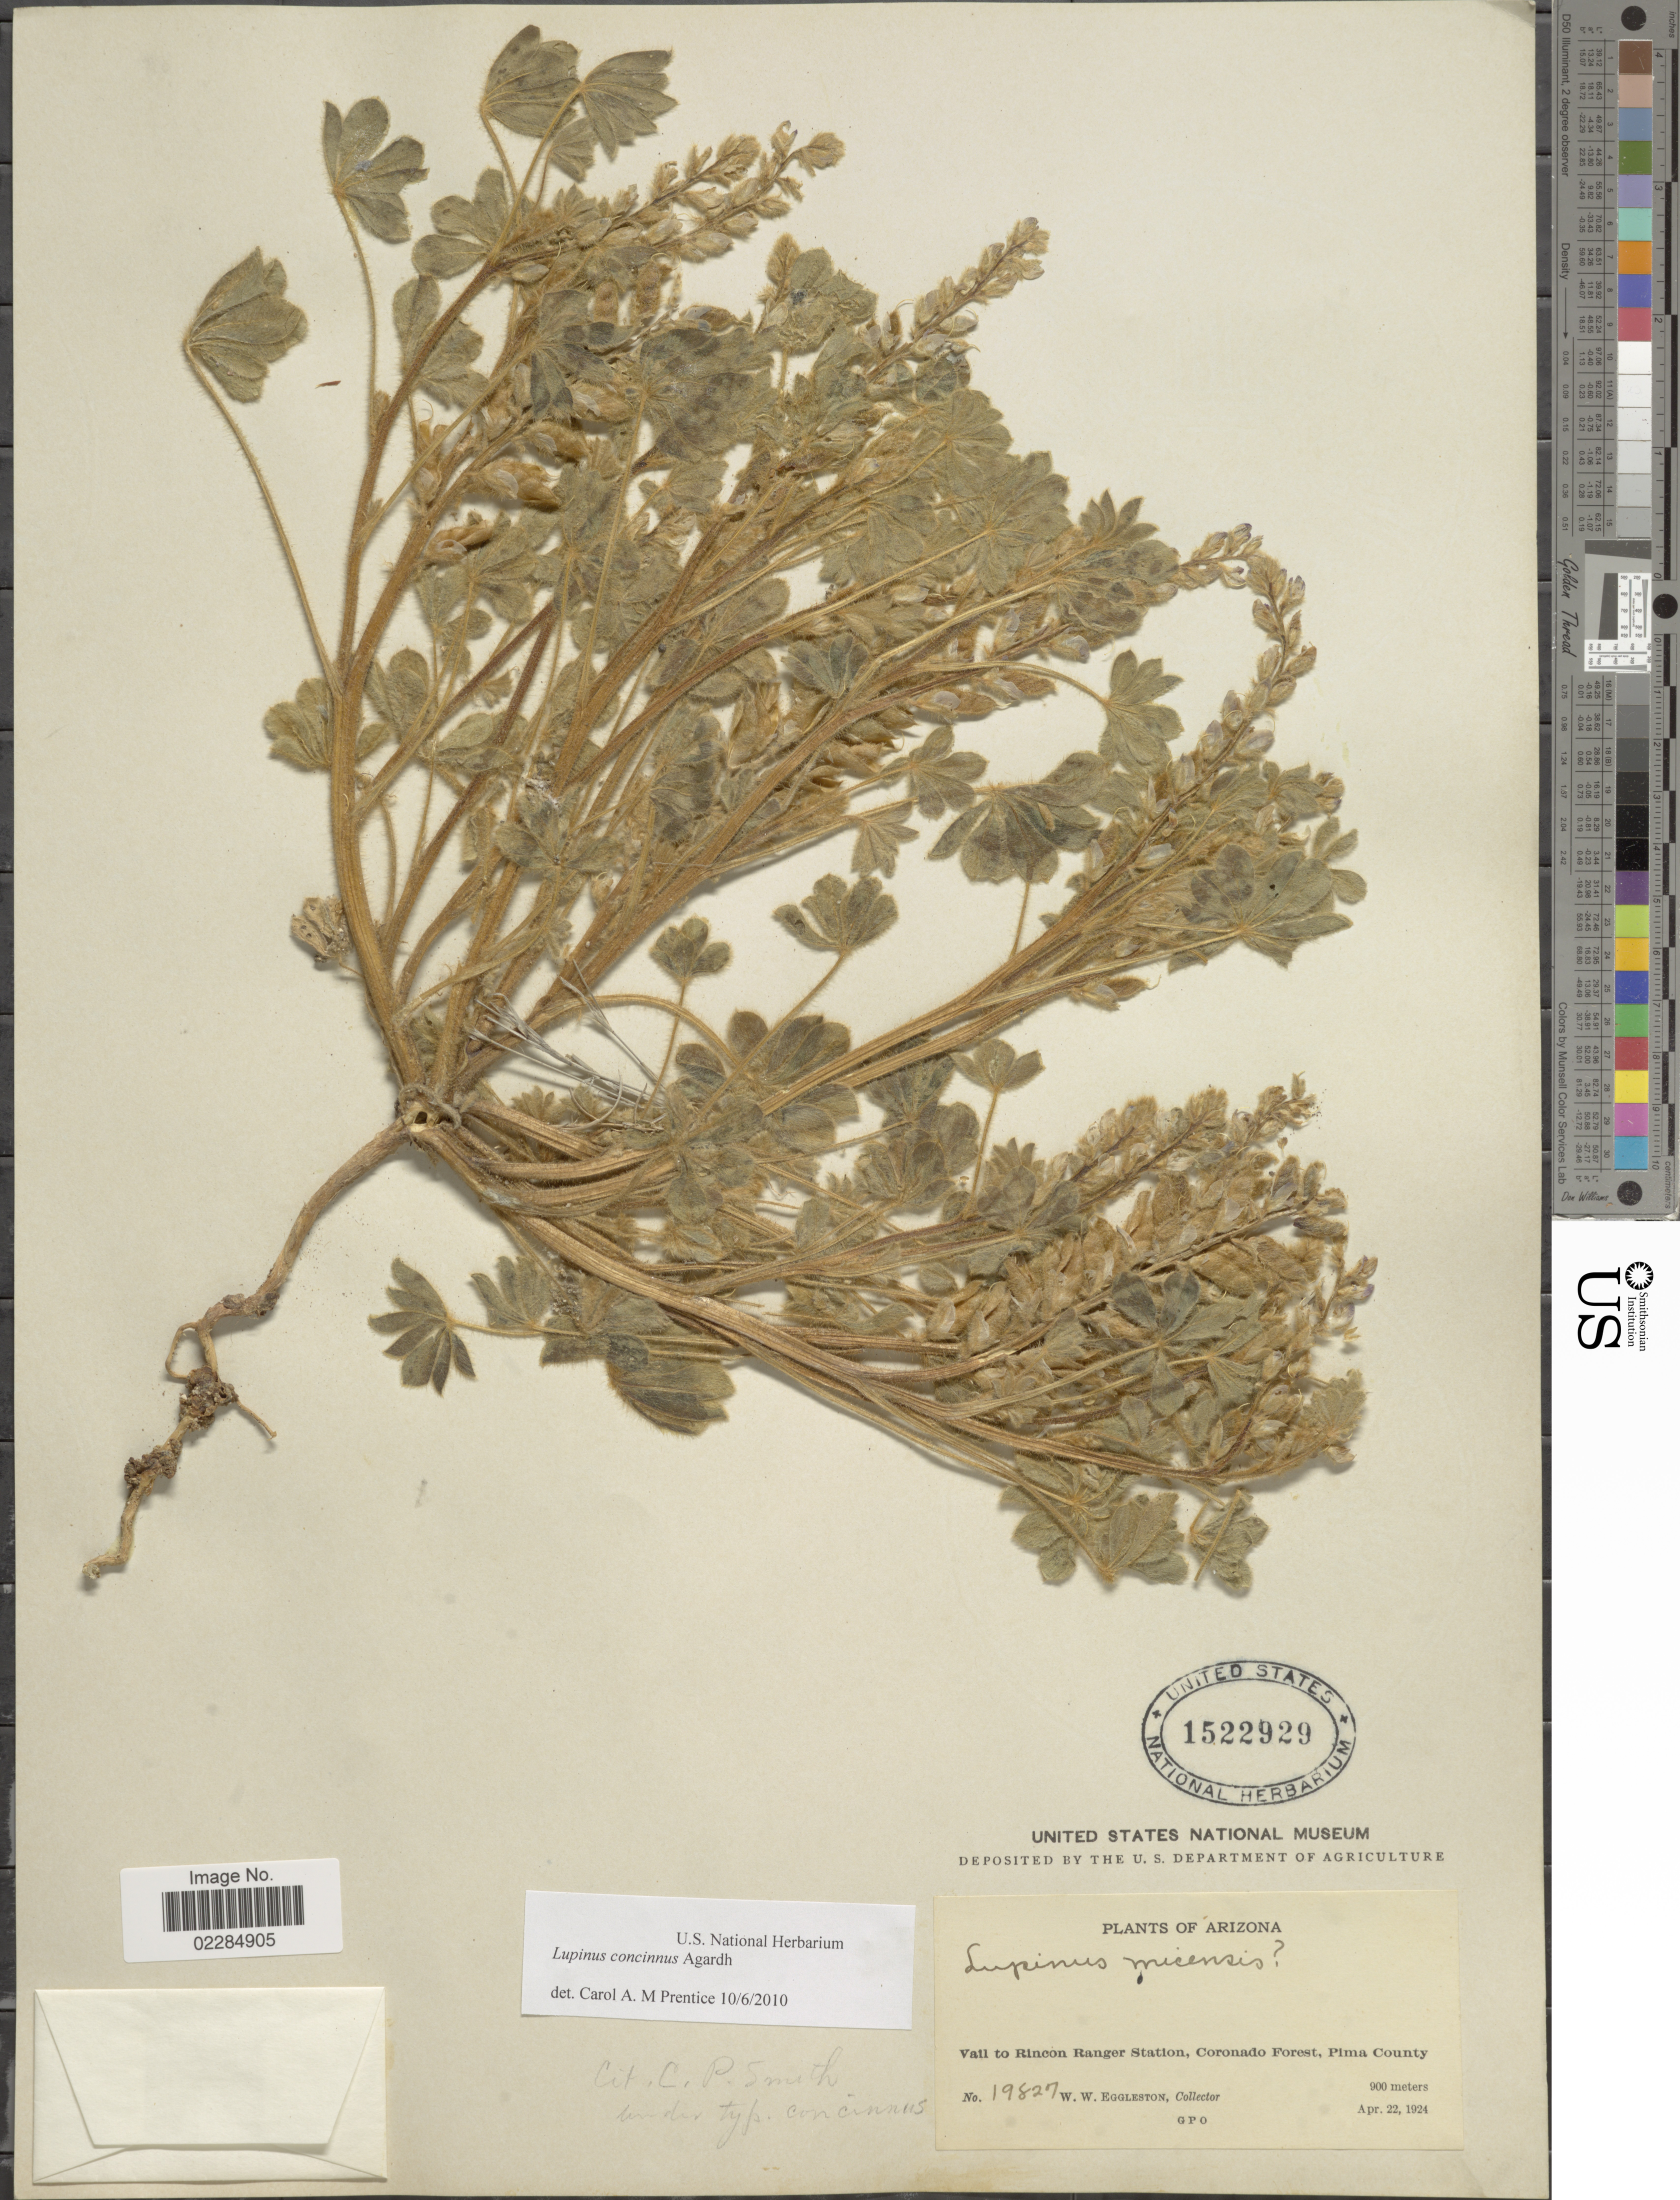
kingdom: Plantae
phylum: Tracheophyta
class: Magnoliopsida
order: Fabales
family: Fabaceae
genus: Lupinus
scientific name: Lupinus concinnus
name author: J. Agardh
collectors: W. W. Eggleston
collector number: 19827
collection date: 1924-04-22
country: United States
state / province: Arizona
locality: Vail to Rincon Ranger Station, Coronado Forest, Pima County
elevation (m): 900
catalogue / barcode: US 1522929